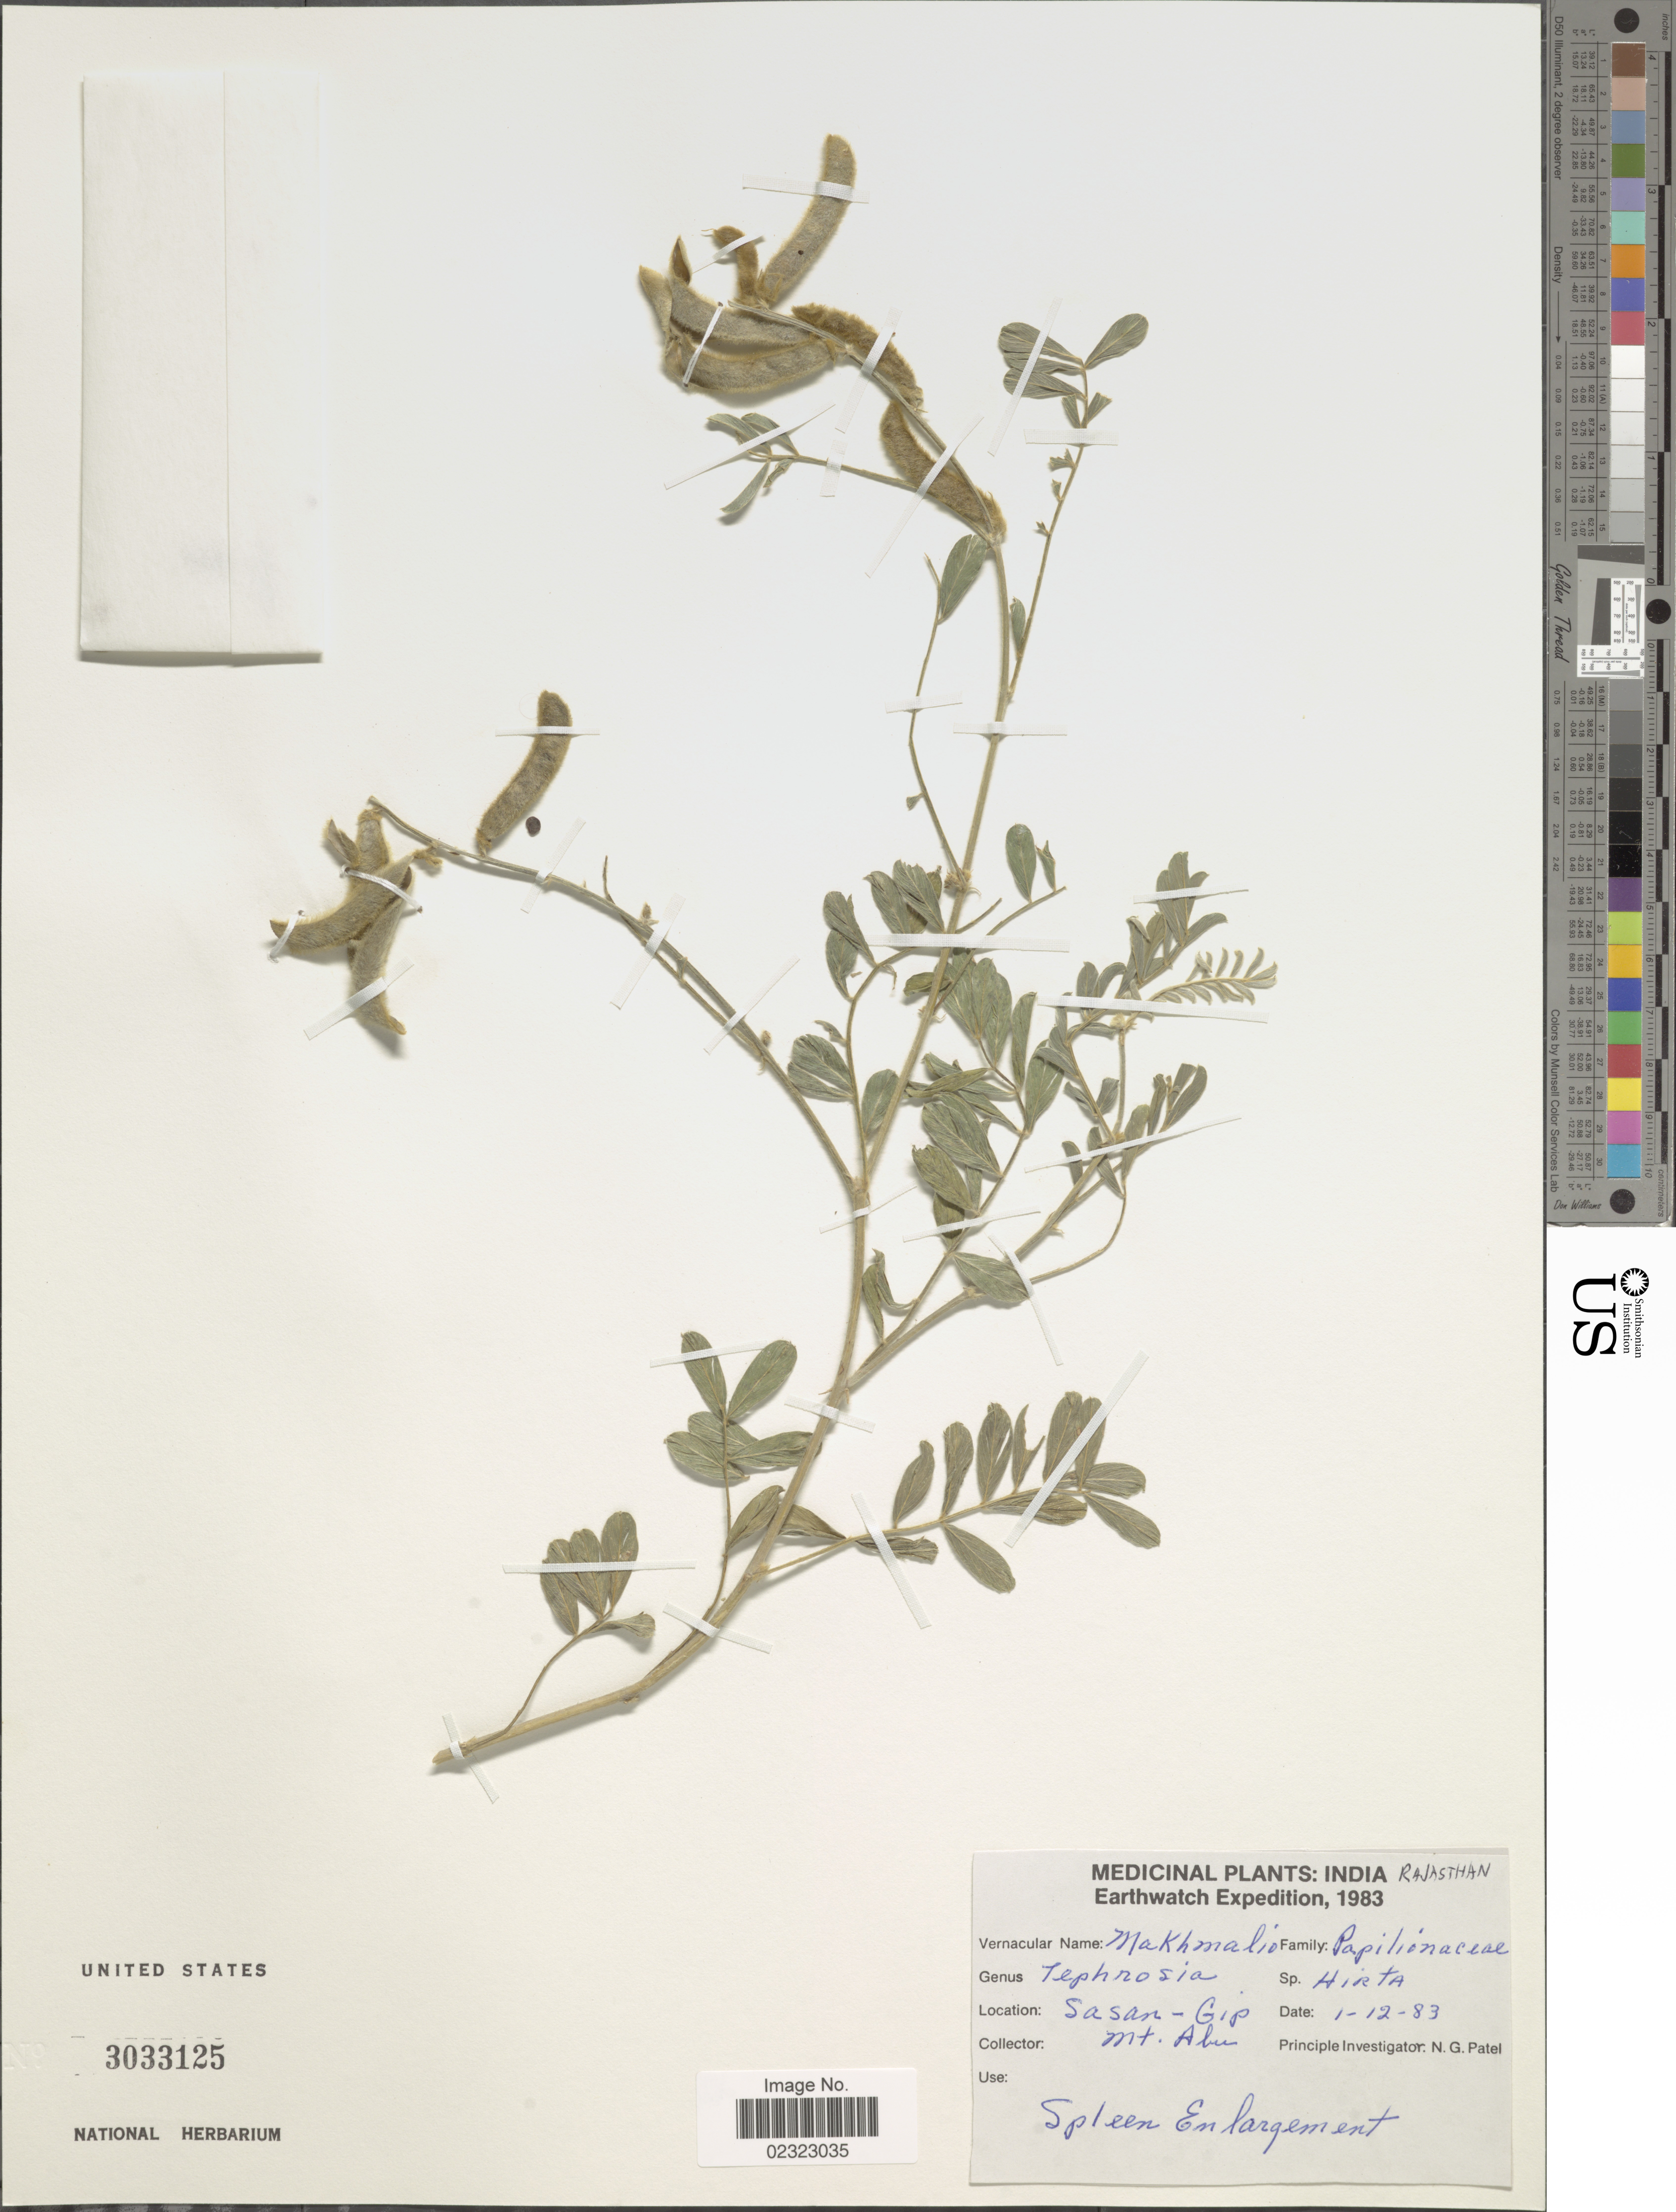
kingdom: Plantae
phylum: Tracheophyta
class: Magnoliopsida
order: Fabales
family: Fabaceae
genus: Tephrosia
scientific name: Tephrosia hirta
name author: Buch.-Ham.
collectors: N. Patel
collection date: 1983-12-01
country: India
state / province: Rajasthan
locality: Sasan - Gip. Mt. Abu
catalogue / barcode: US 3033125